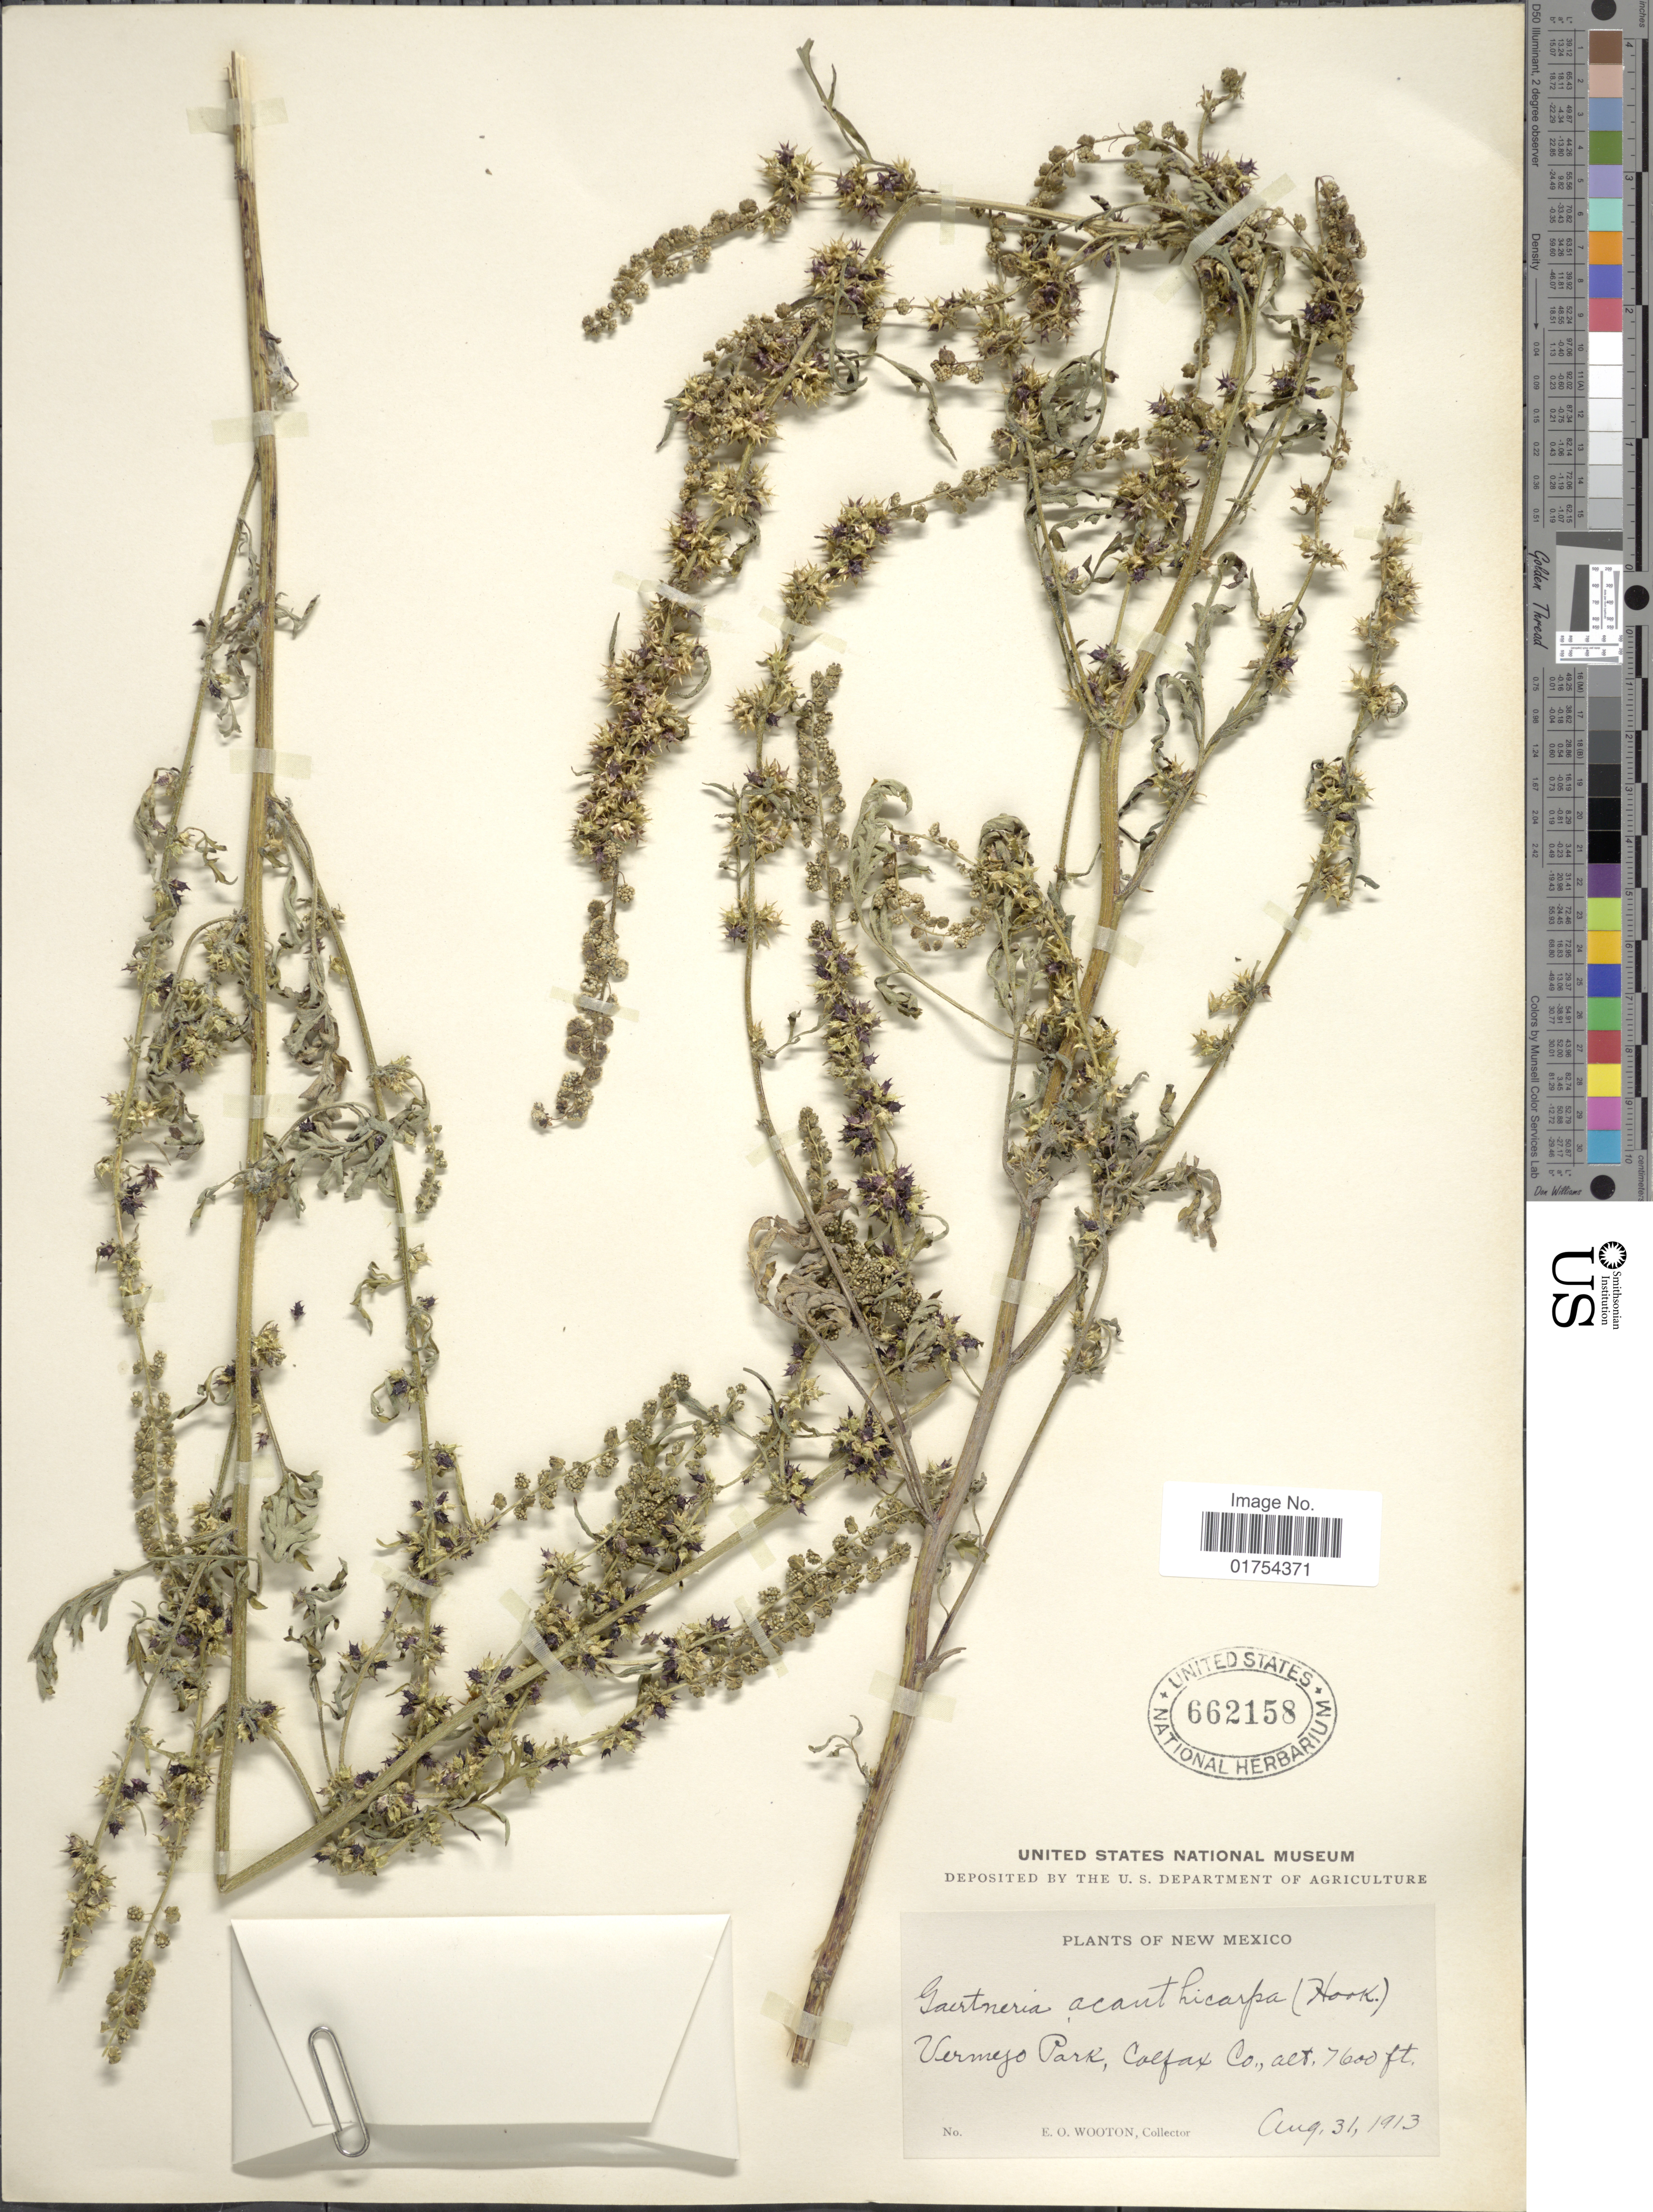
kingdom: Plantae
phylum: Tracheophyta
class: Magnoliopsida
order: Asterales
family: Asteraceae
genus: Franseria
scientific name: Franseria acanthicarpa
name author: Coville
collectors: E. O. Wooton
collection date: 1913-08-31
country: United States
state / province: New Mexico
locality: Vermejo Park, Colfax Co.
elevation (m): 2316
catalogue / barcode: US 662158